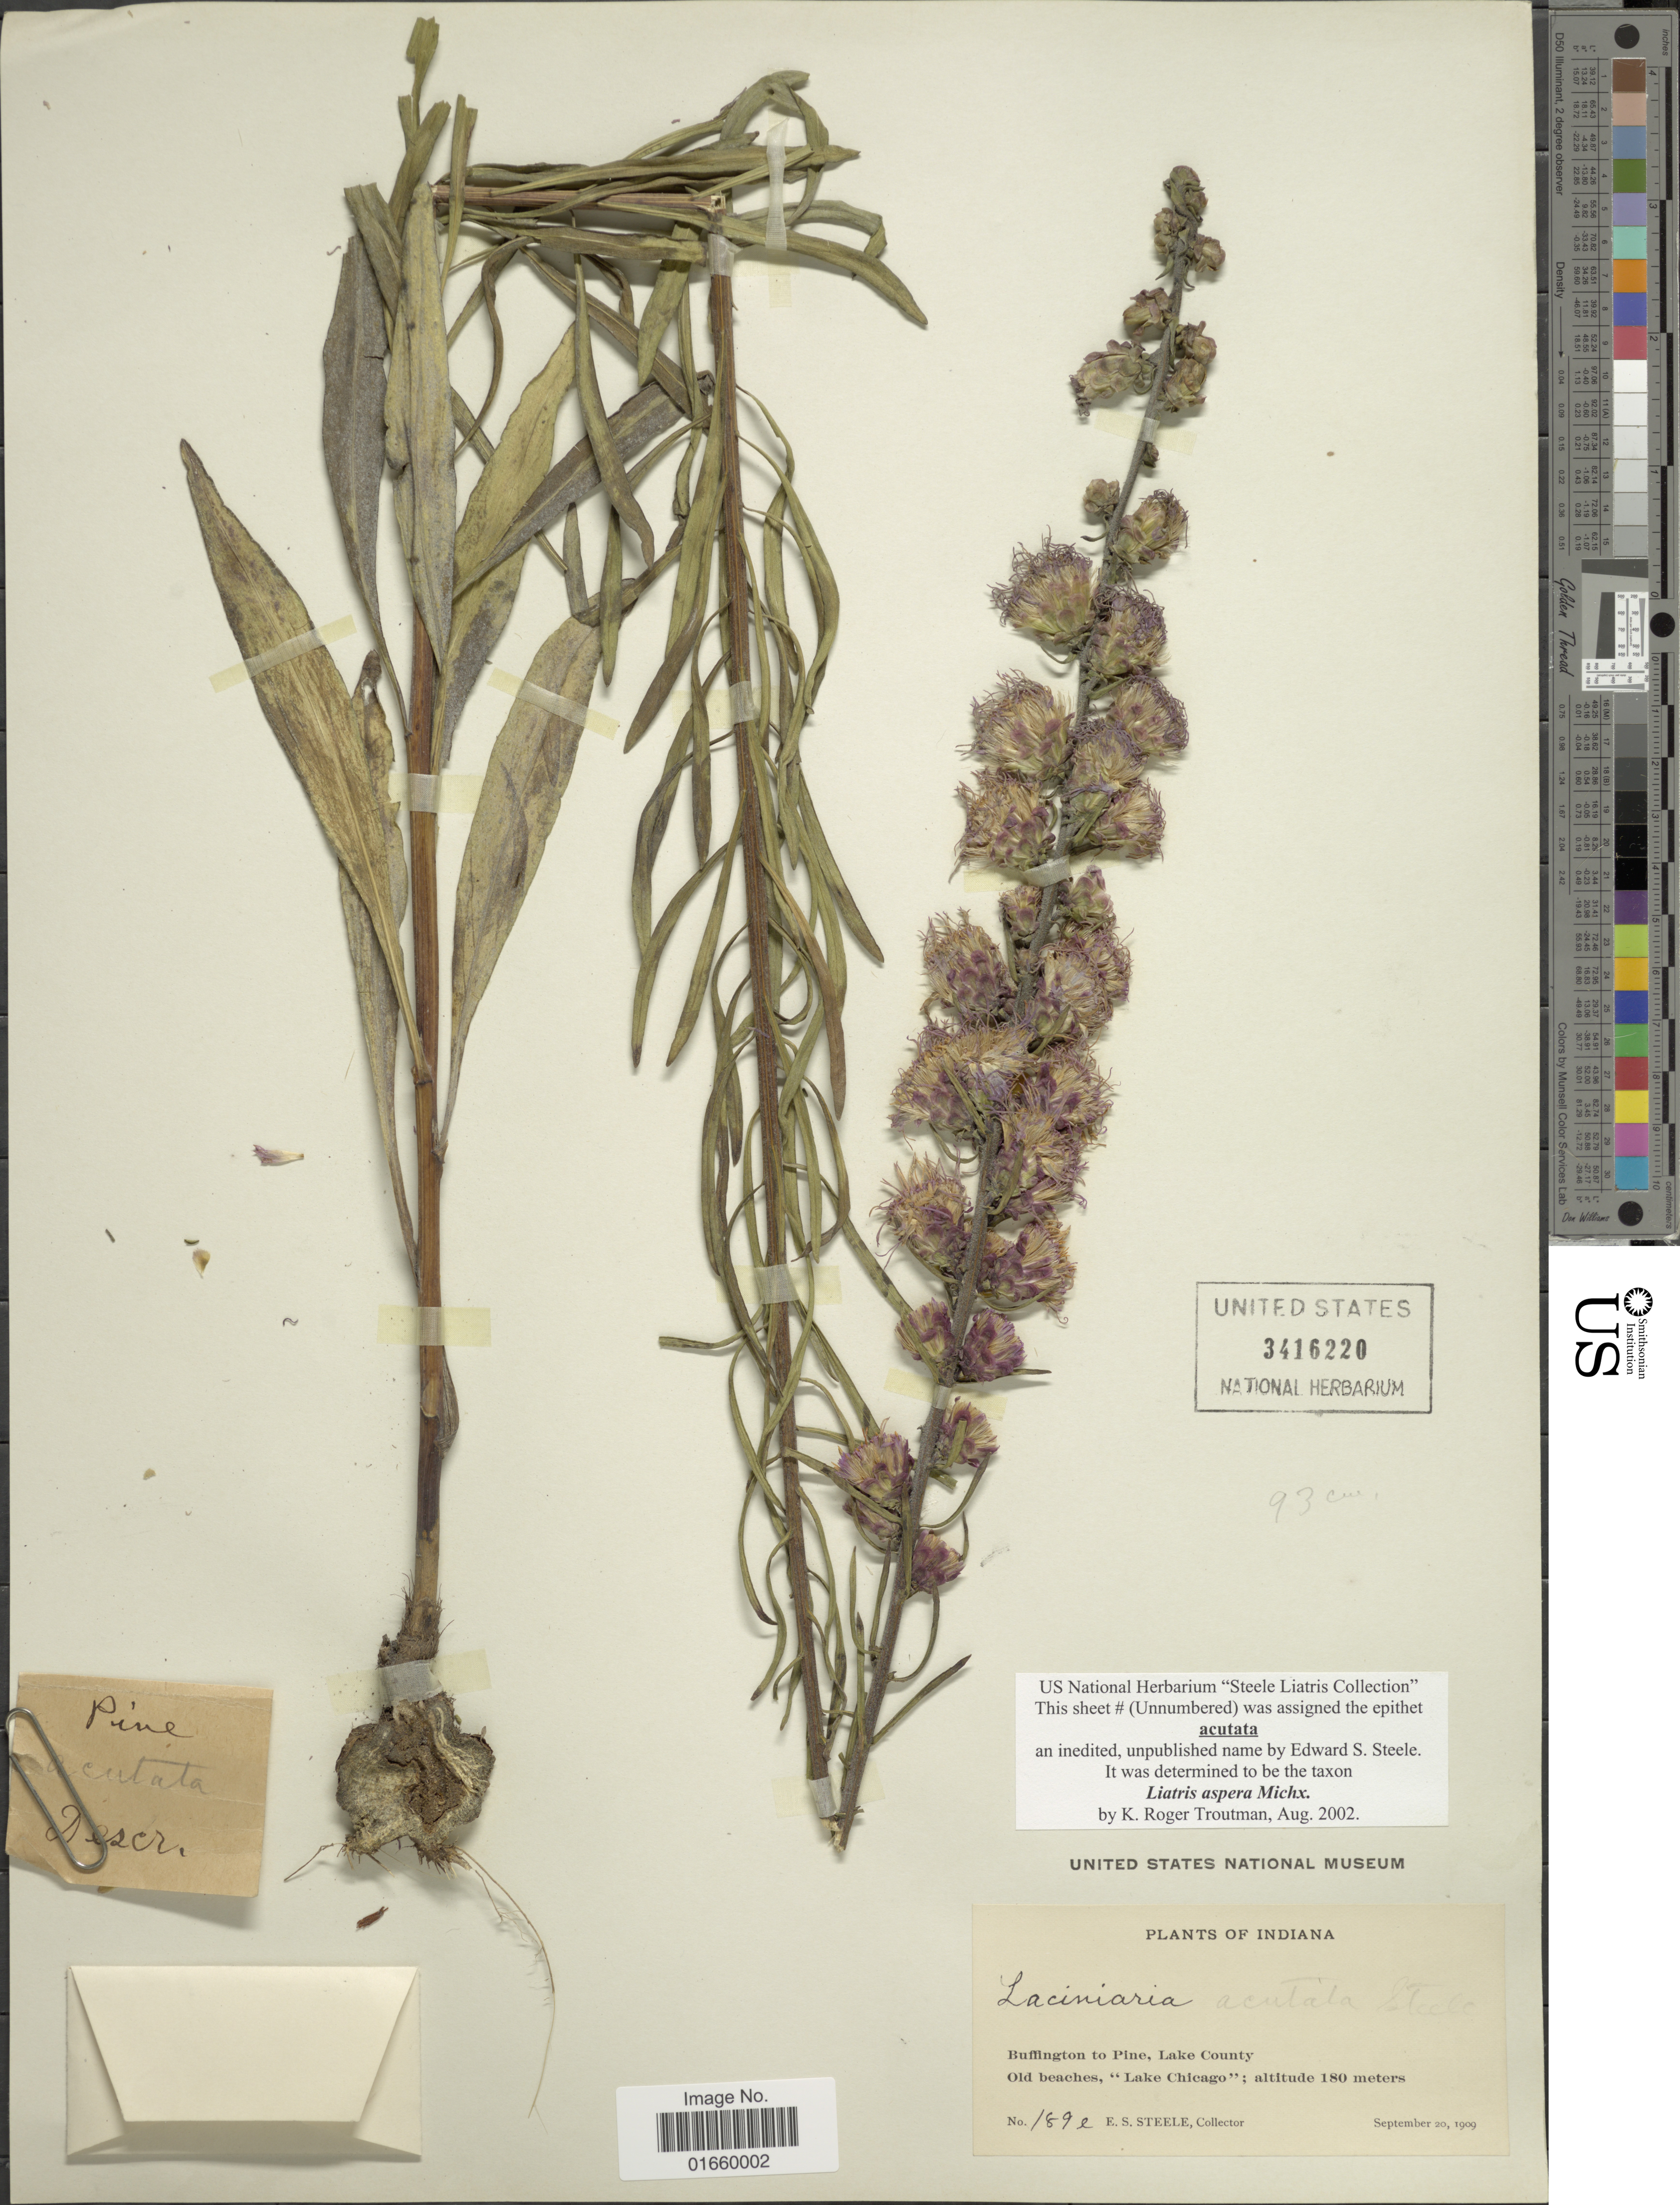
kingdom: Plantae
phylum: Tracheophyta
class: Magnoliopsida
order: Asterales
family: Asteraceae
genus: Liatris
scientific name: Liatris aspera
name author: Michx.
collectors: E. Steele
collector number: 189e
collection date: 1909-09-20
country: United States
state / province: Indiana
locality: Buffington to Pine, Lake County Old Beaches, "Lake Chicago"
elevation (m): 180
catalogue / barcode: US 3416220